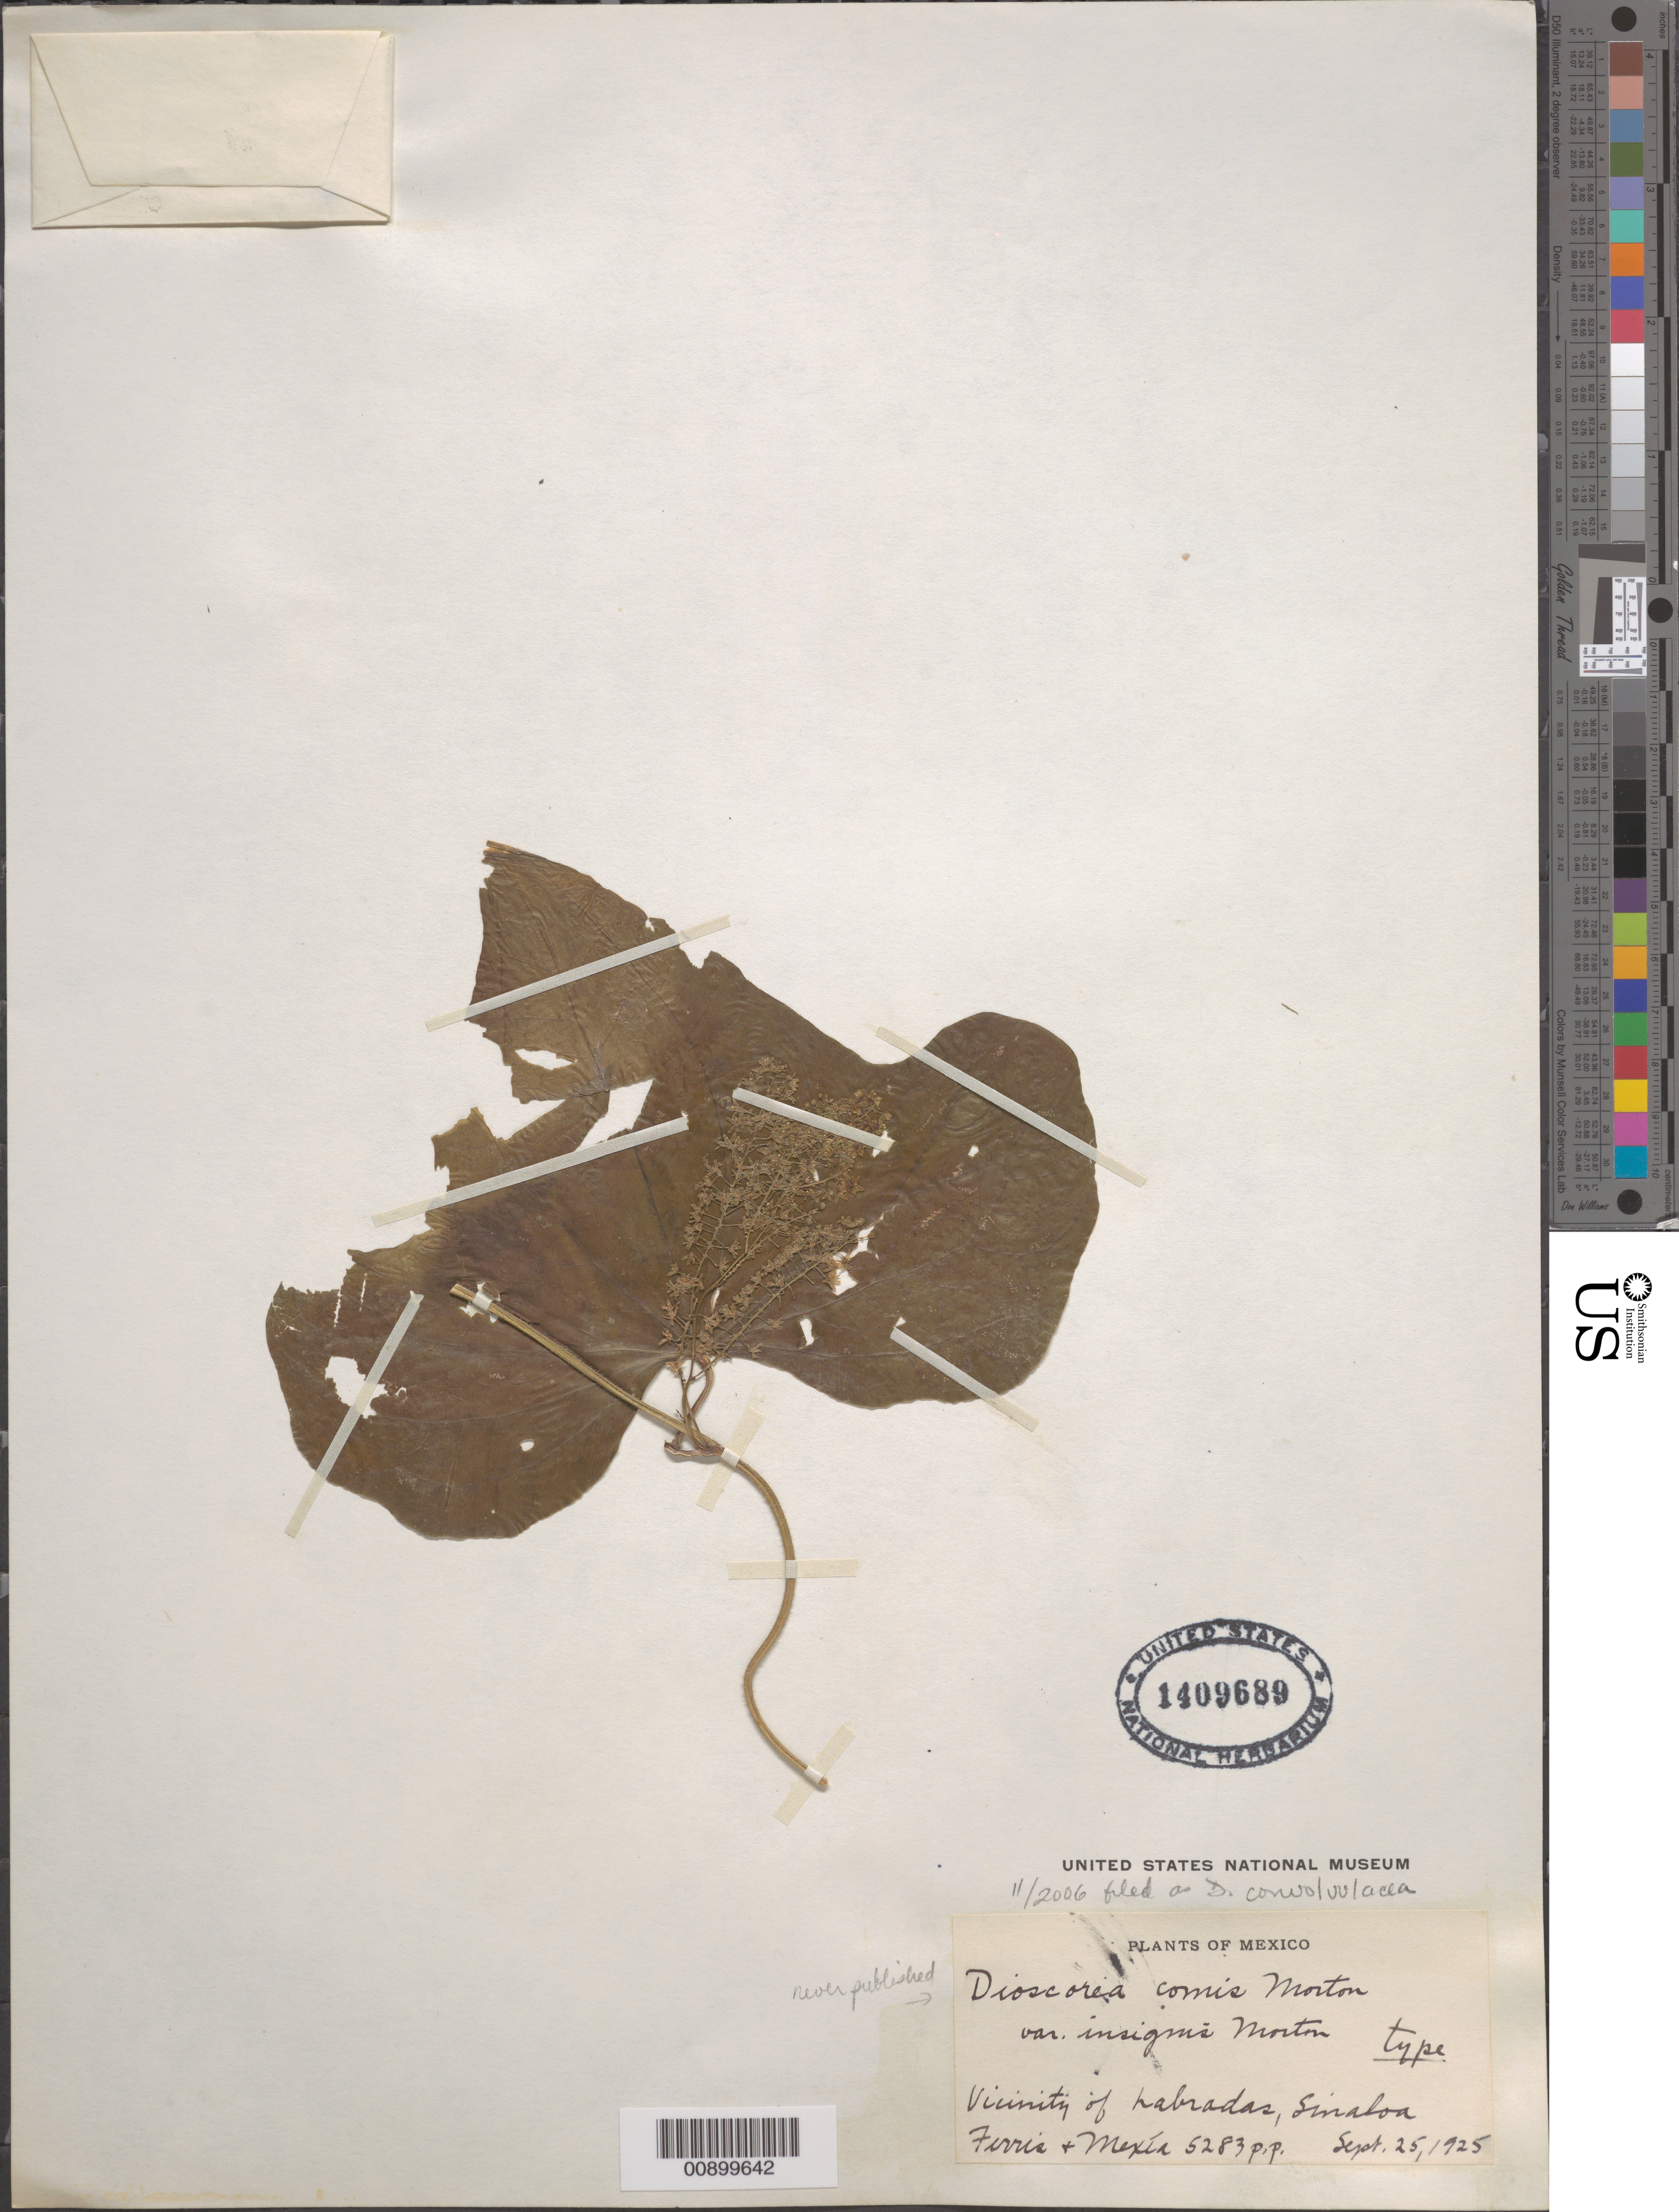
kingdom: Plantae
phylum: Tracheophyta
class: Liliopsida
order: Dioscoreales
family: Dioscoreaceae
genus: Dioscorea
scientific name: Dioscorea convolvulacea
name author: Schltdl. & Cham.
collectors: R. S. Ferris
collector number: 5283 p.p.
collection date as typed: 25 Sep 1925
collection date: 1925-09-25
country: Mexico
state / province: Sinaloa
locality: Vicinity of Labradas, Sinaloa.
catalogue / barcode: US 1409689